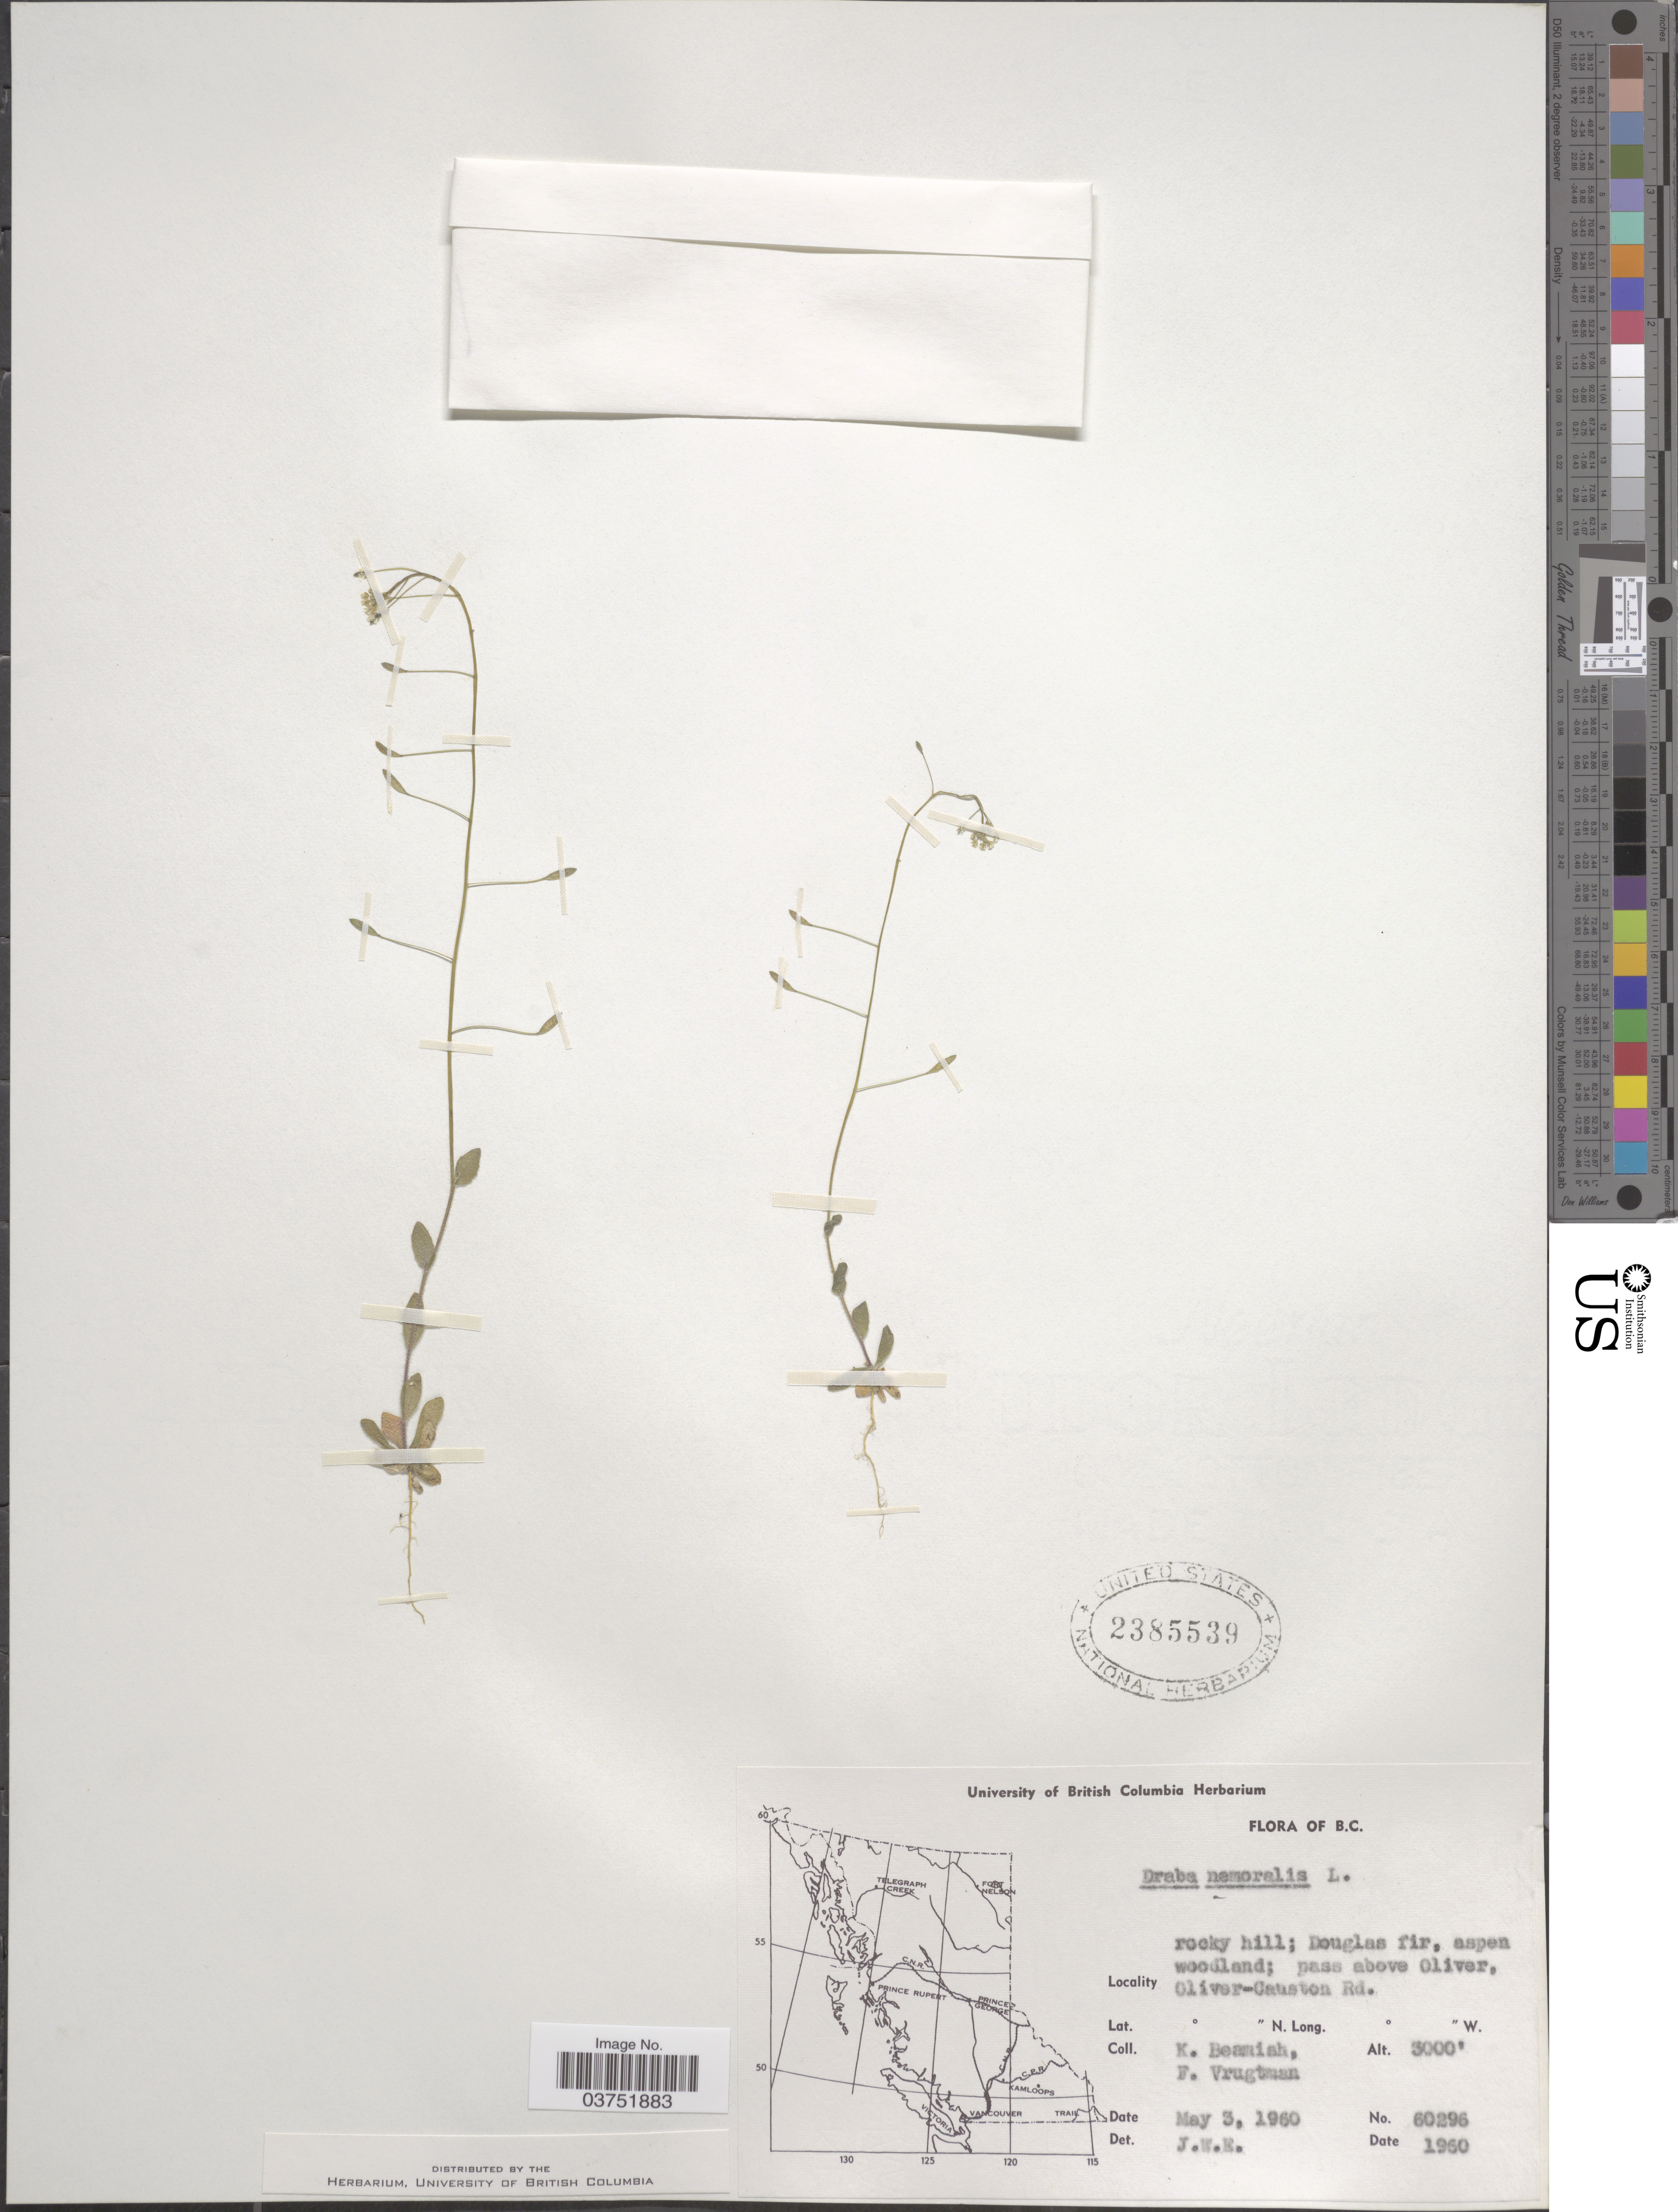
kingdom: Plantae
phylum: Tracheophyta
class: Magnoliopsida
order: Brassicales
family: Brassicaceae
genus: Draba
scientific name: Draba nemorosa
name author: L.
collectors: K. Beamish & F. Vrugtman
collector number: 60269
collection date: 1960-05-03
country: Canada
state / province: British Columbia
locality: Rocky hill; Douglas fir, aspen woodland; pass above Oliver, Oliver-Causton Rd.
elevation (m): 914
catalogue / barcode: US 2385539